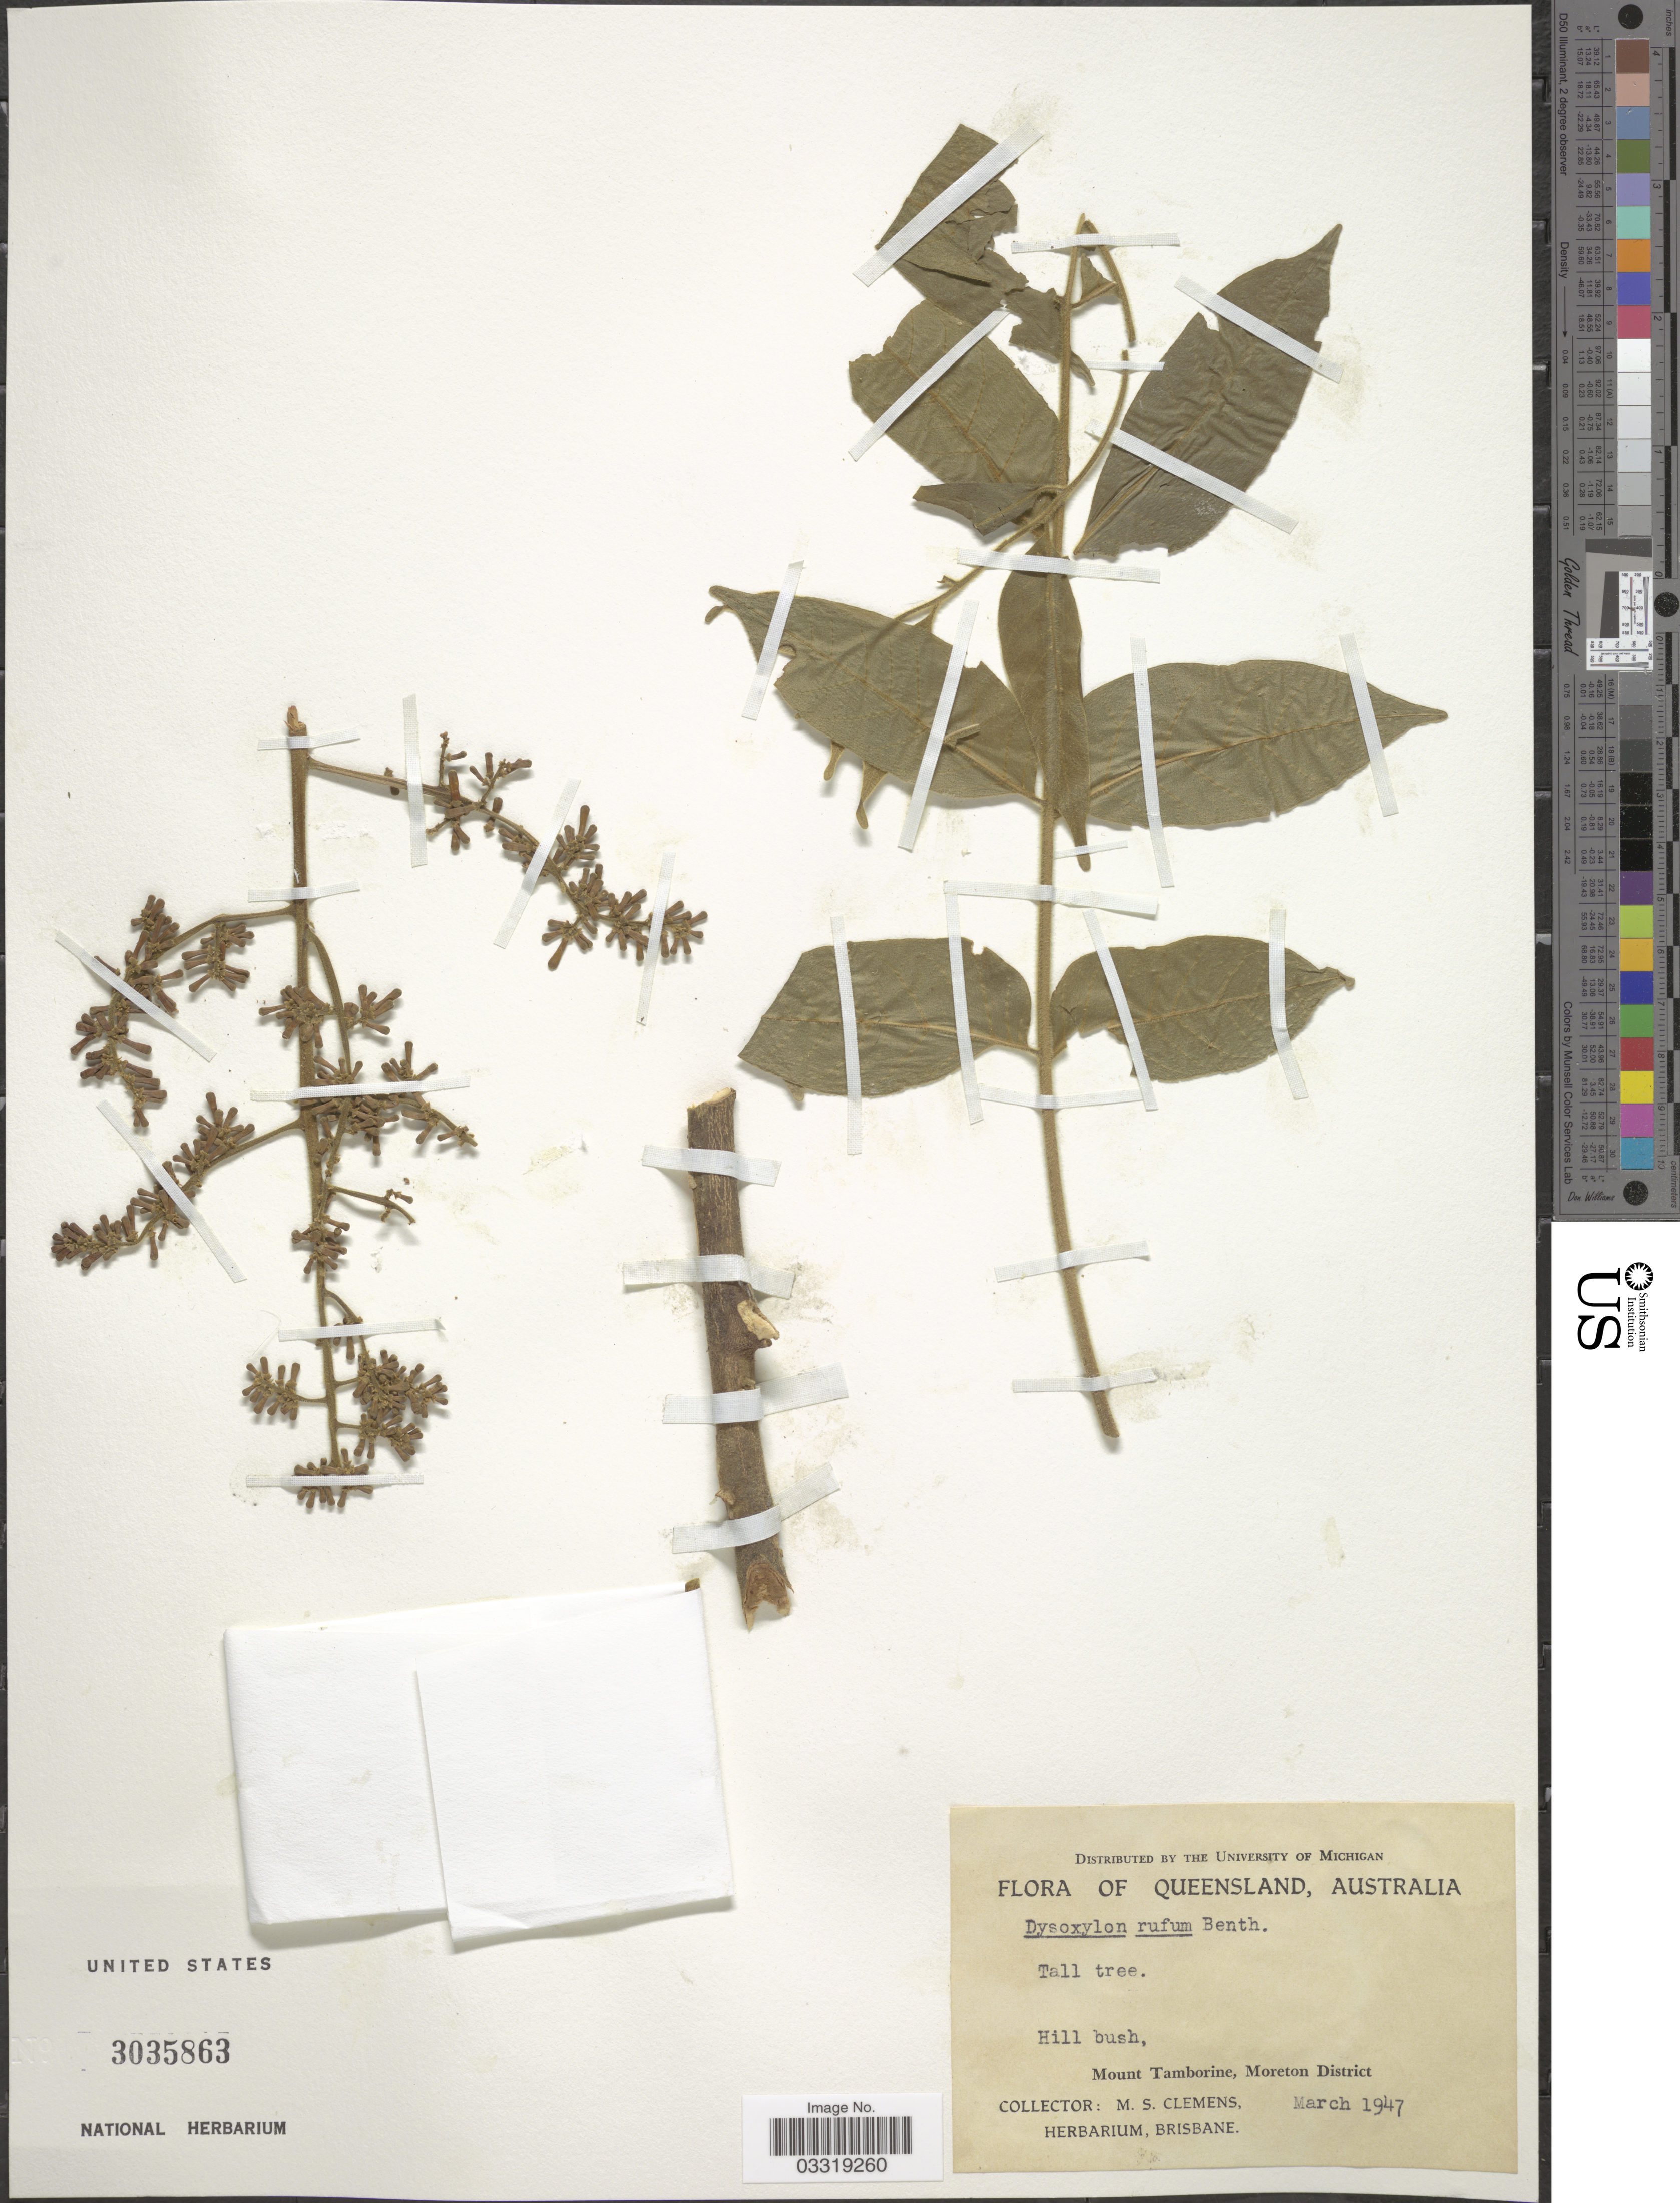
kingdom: Plantae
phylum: Tracheophyta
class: Magnoliopsida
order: Sapindales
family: Meliaceae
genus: Didymocheton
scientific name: Didymocheton rufus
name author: (A. Rich.) Harms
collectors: M. S. Clemens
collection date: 1947-03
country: Australia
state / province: Queensland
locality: Mount Tamborine, Moreton District.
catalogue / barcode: US 3035863